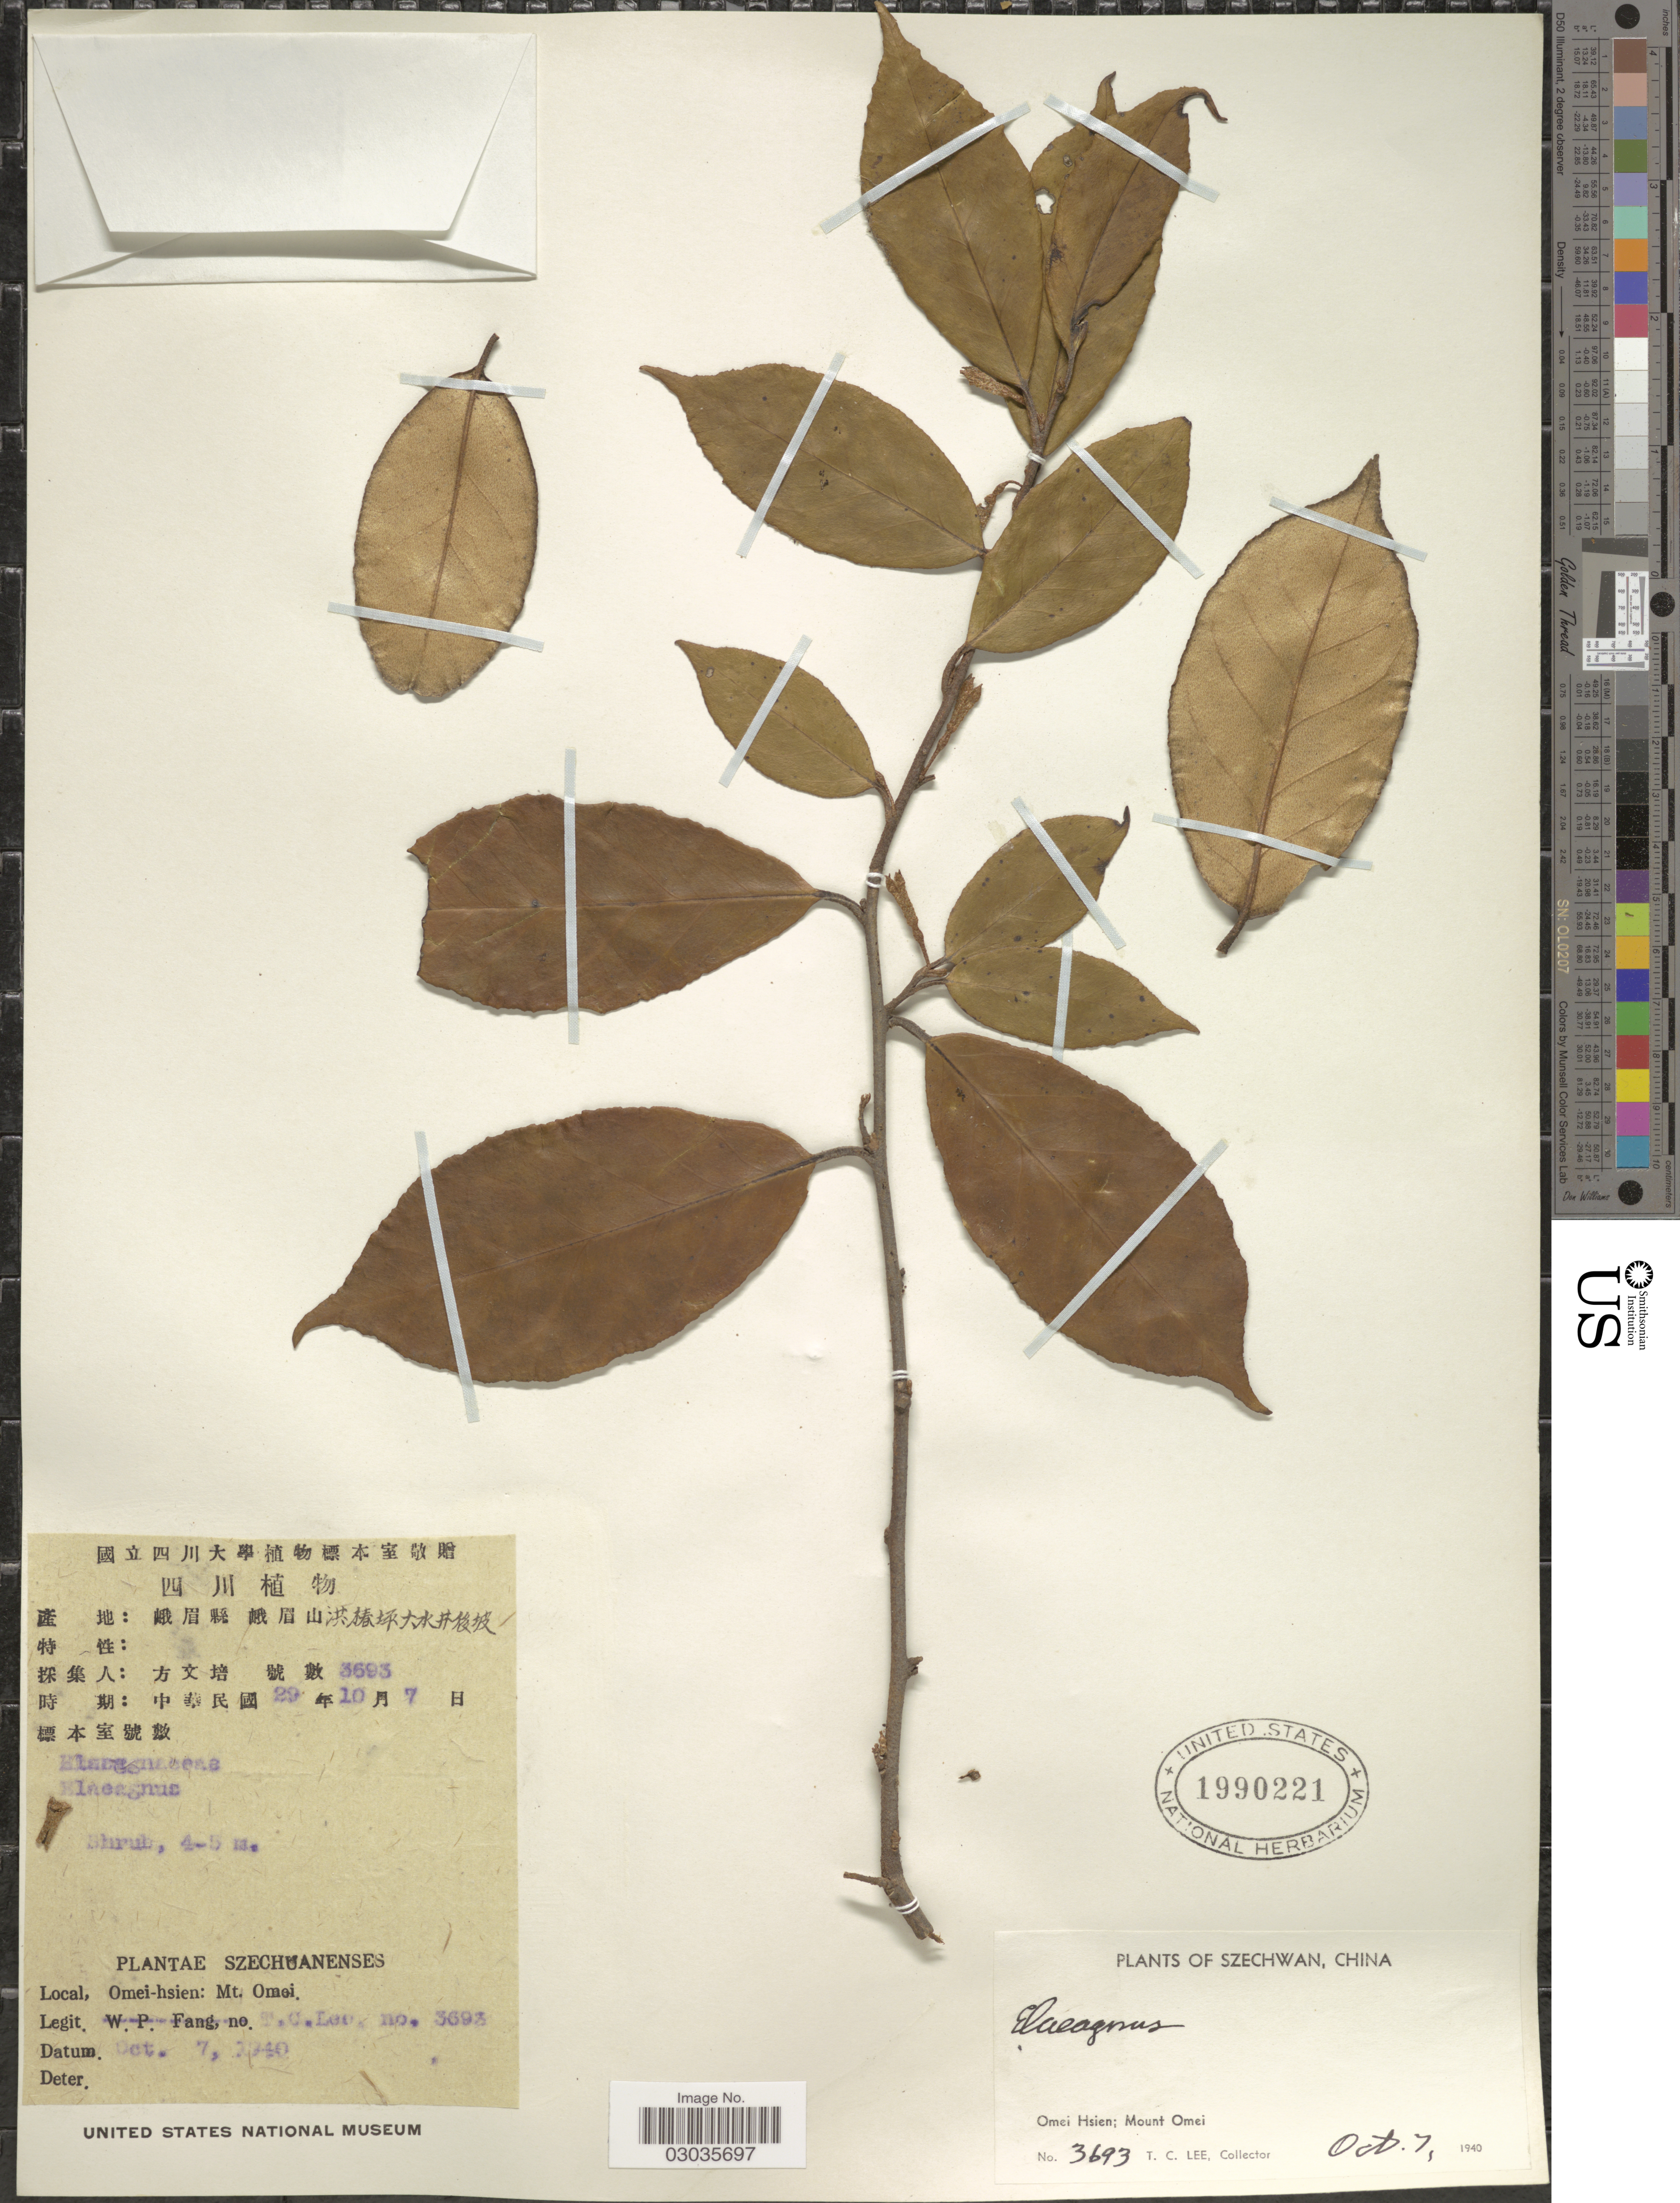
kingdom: Plantae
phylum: Tracheophyta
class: Magnoliopsida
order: Rosales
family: Elaeagnaceae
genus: Elaeagnus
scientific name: Elaeagnus sp.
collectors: T. Lee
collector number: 3693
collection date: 1940-10-07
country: China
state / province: Sichuan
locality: Szechwan. Omei Hsien; Mount Omei.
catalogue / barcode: US 1990221